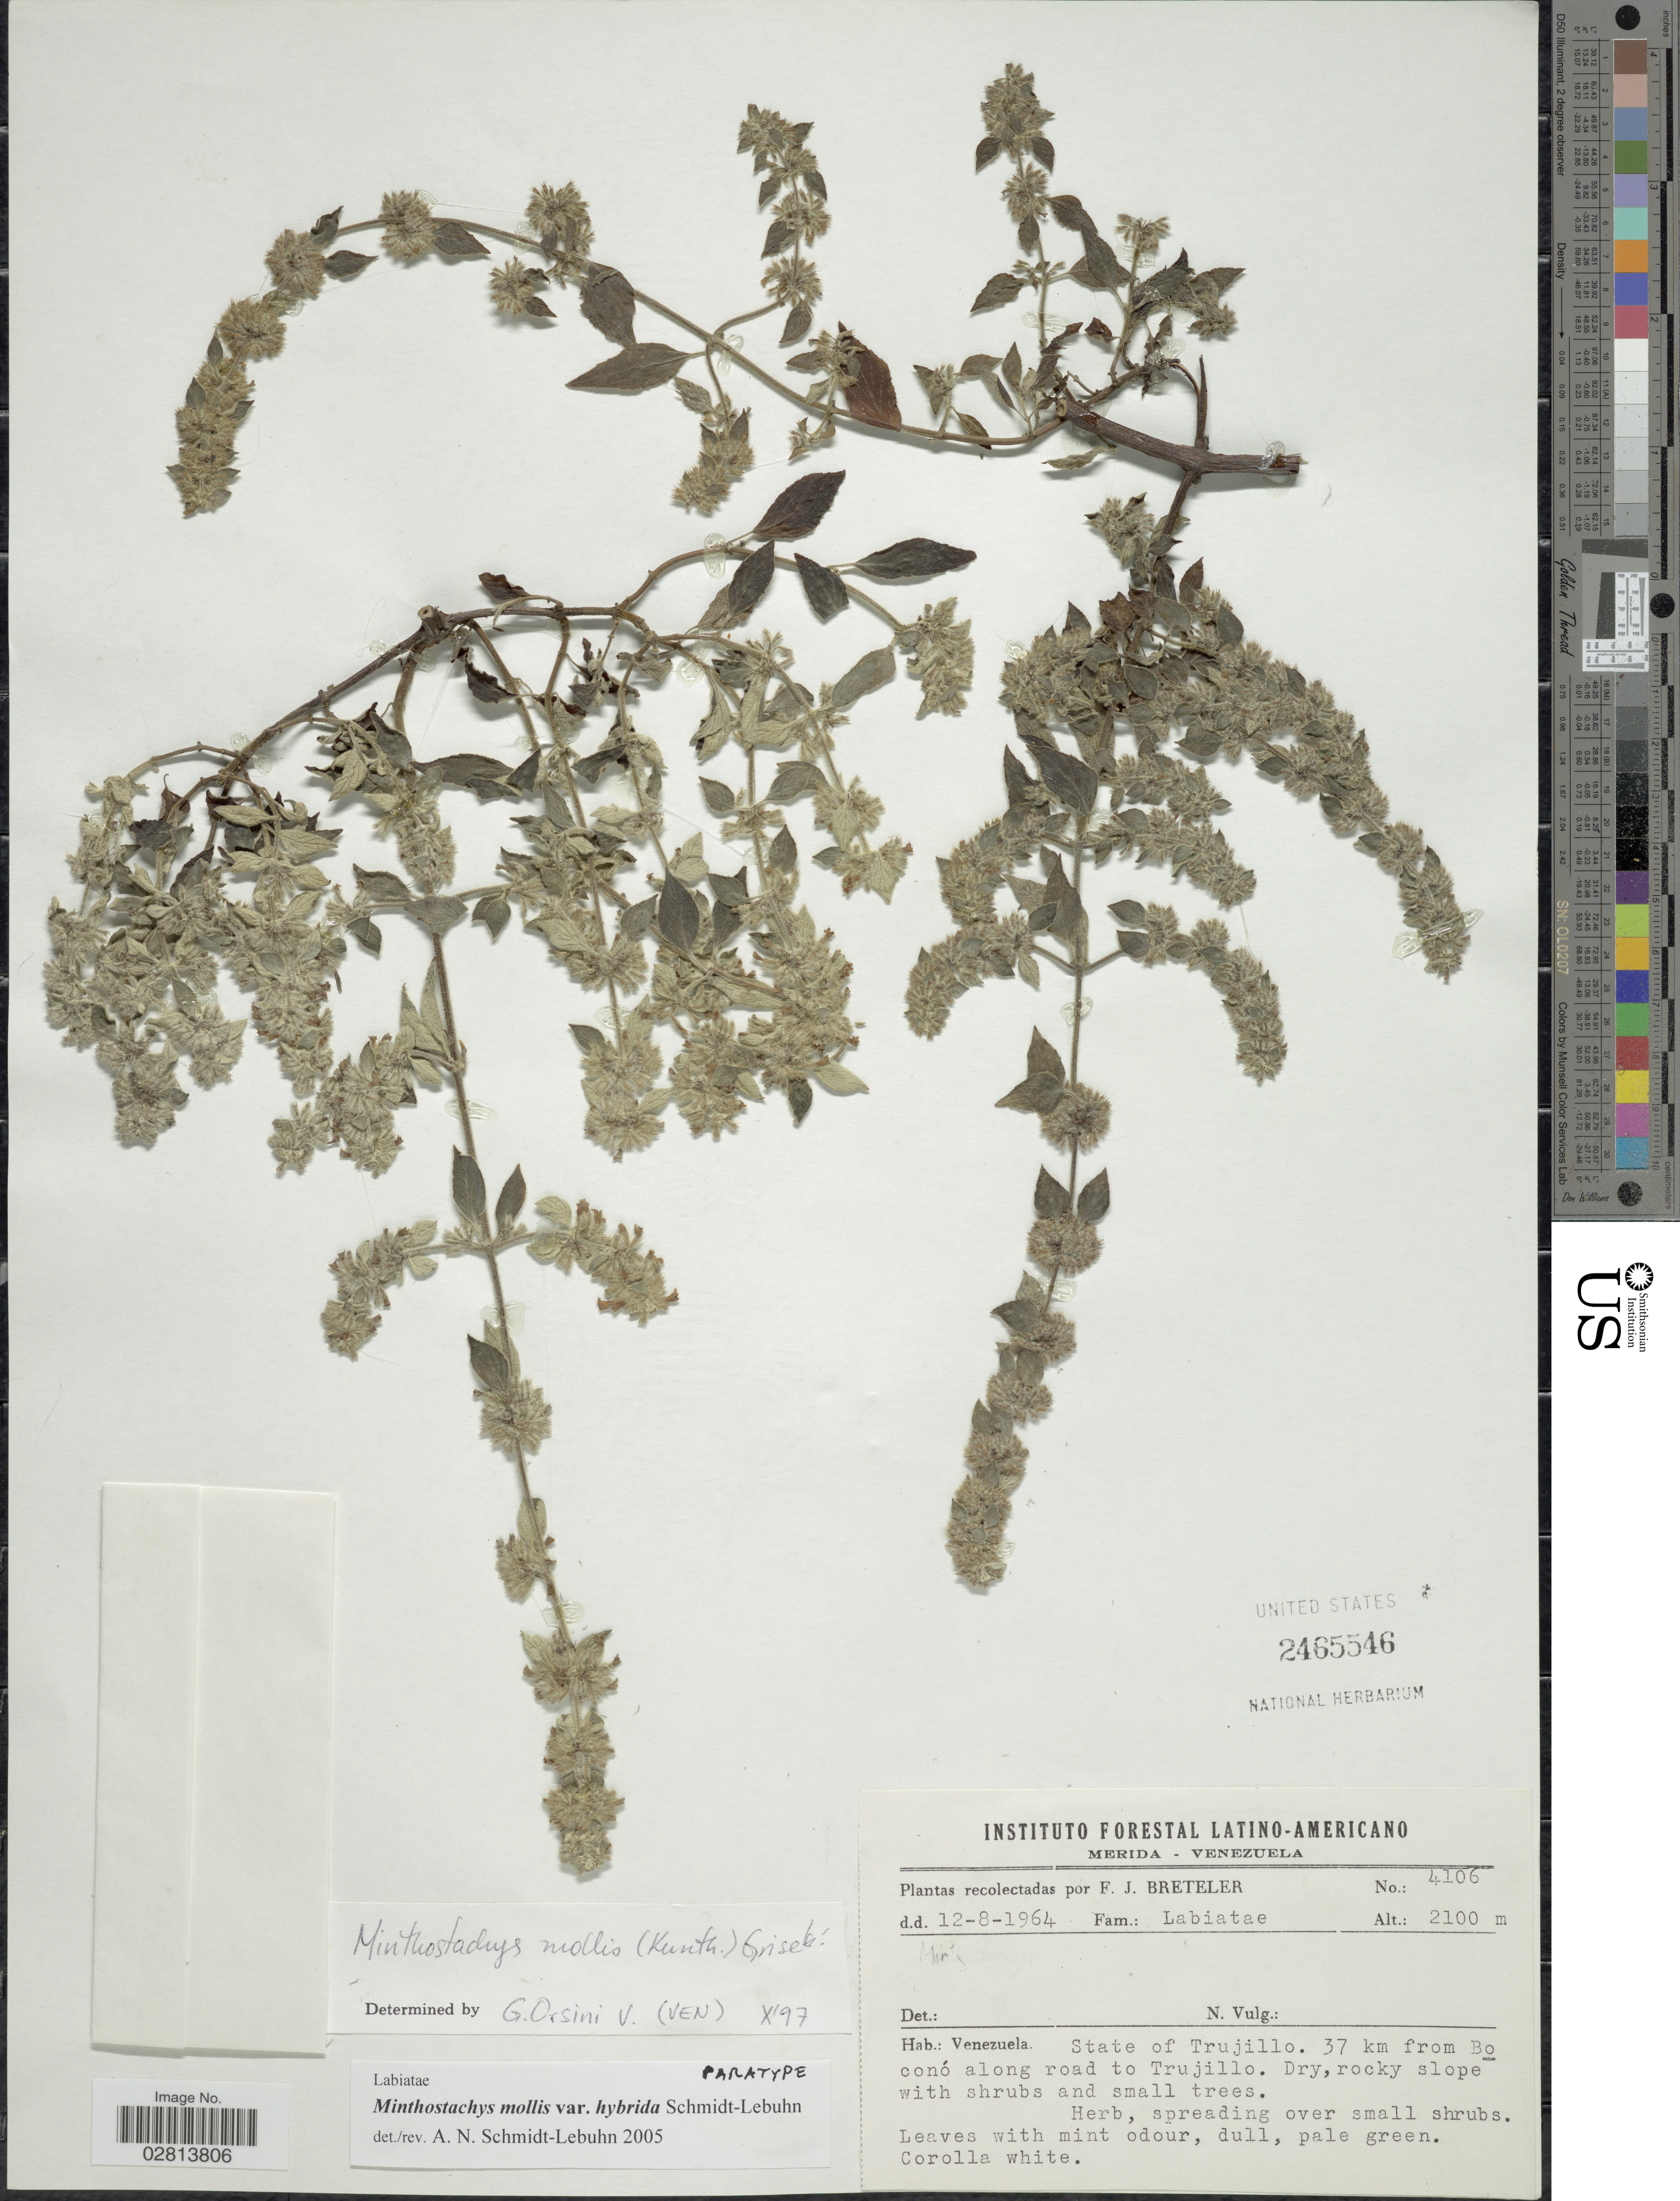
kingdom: Plantae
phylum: Tracheophyta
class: Magnoliopsida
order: Lamiales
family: Lamiaceae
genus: Minthostachys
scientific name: Minthostachys mollis var. hybrida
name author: Schmidt-Leb.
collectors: F. J. Breteler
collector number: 4106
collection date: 1964-08-12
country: Venezuela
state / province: Trujillo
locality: State of Trujillo. 37 km from Boconó along road to Trujillo.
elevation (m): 2100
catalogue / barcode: US 2465546